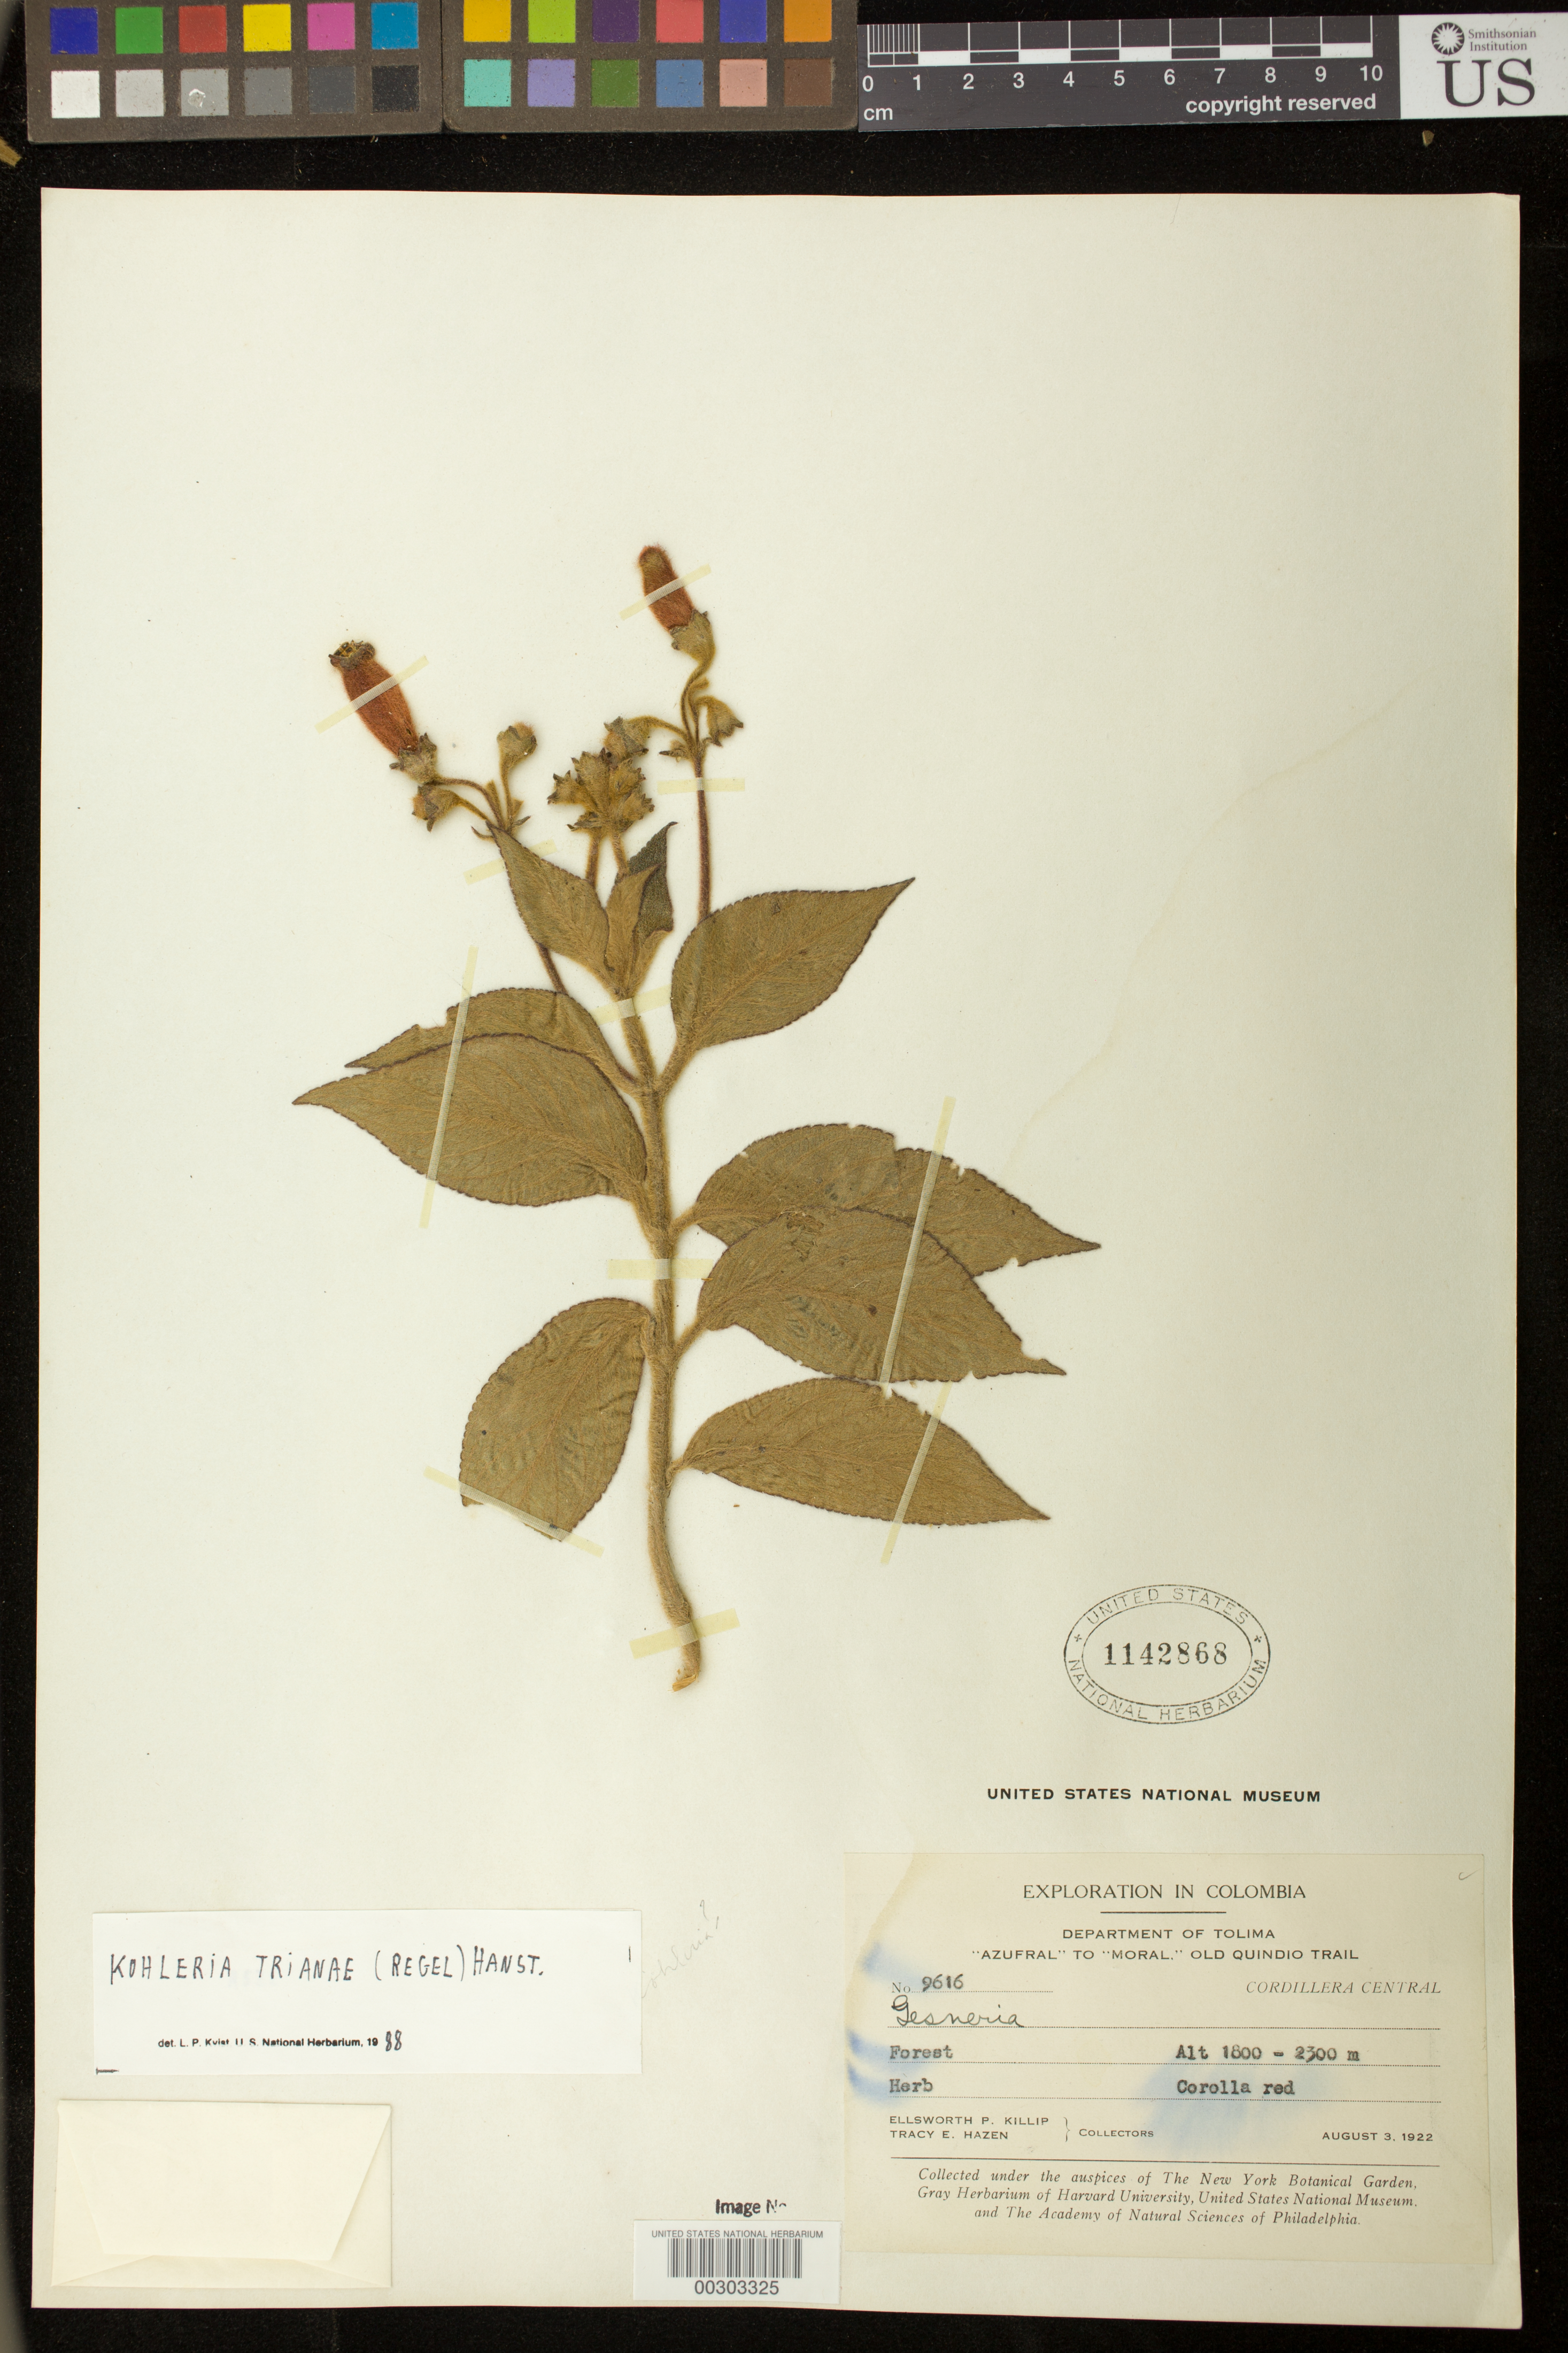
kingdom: Plantae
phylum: Tracheophyta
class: Magnoliopsida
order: Lamiales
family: Gesneriaceae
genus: Kohleria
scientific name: Kohleria trianae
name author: (Regel) Hanst.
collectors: E. P. Killip & T. E. Hazen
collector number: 9616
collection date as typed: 03 Aug 1922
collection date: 1922-08-03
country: Colombia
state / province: Tolima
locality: Azufral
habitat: forest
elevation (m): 1800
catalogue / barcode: US 1142868